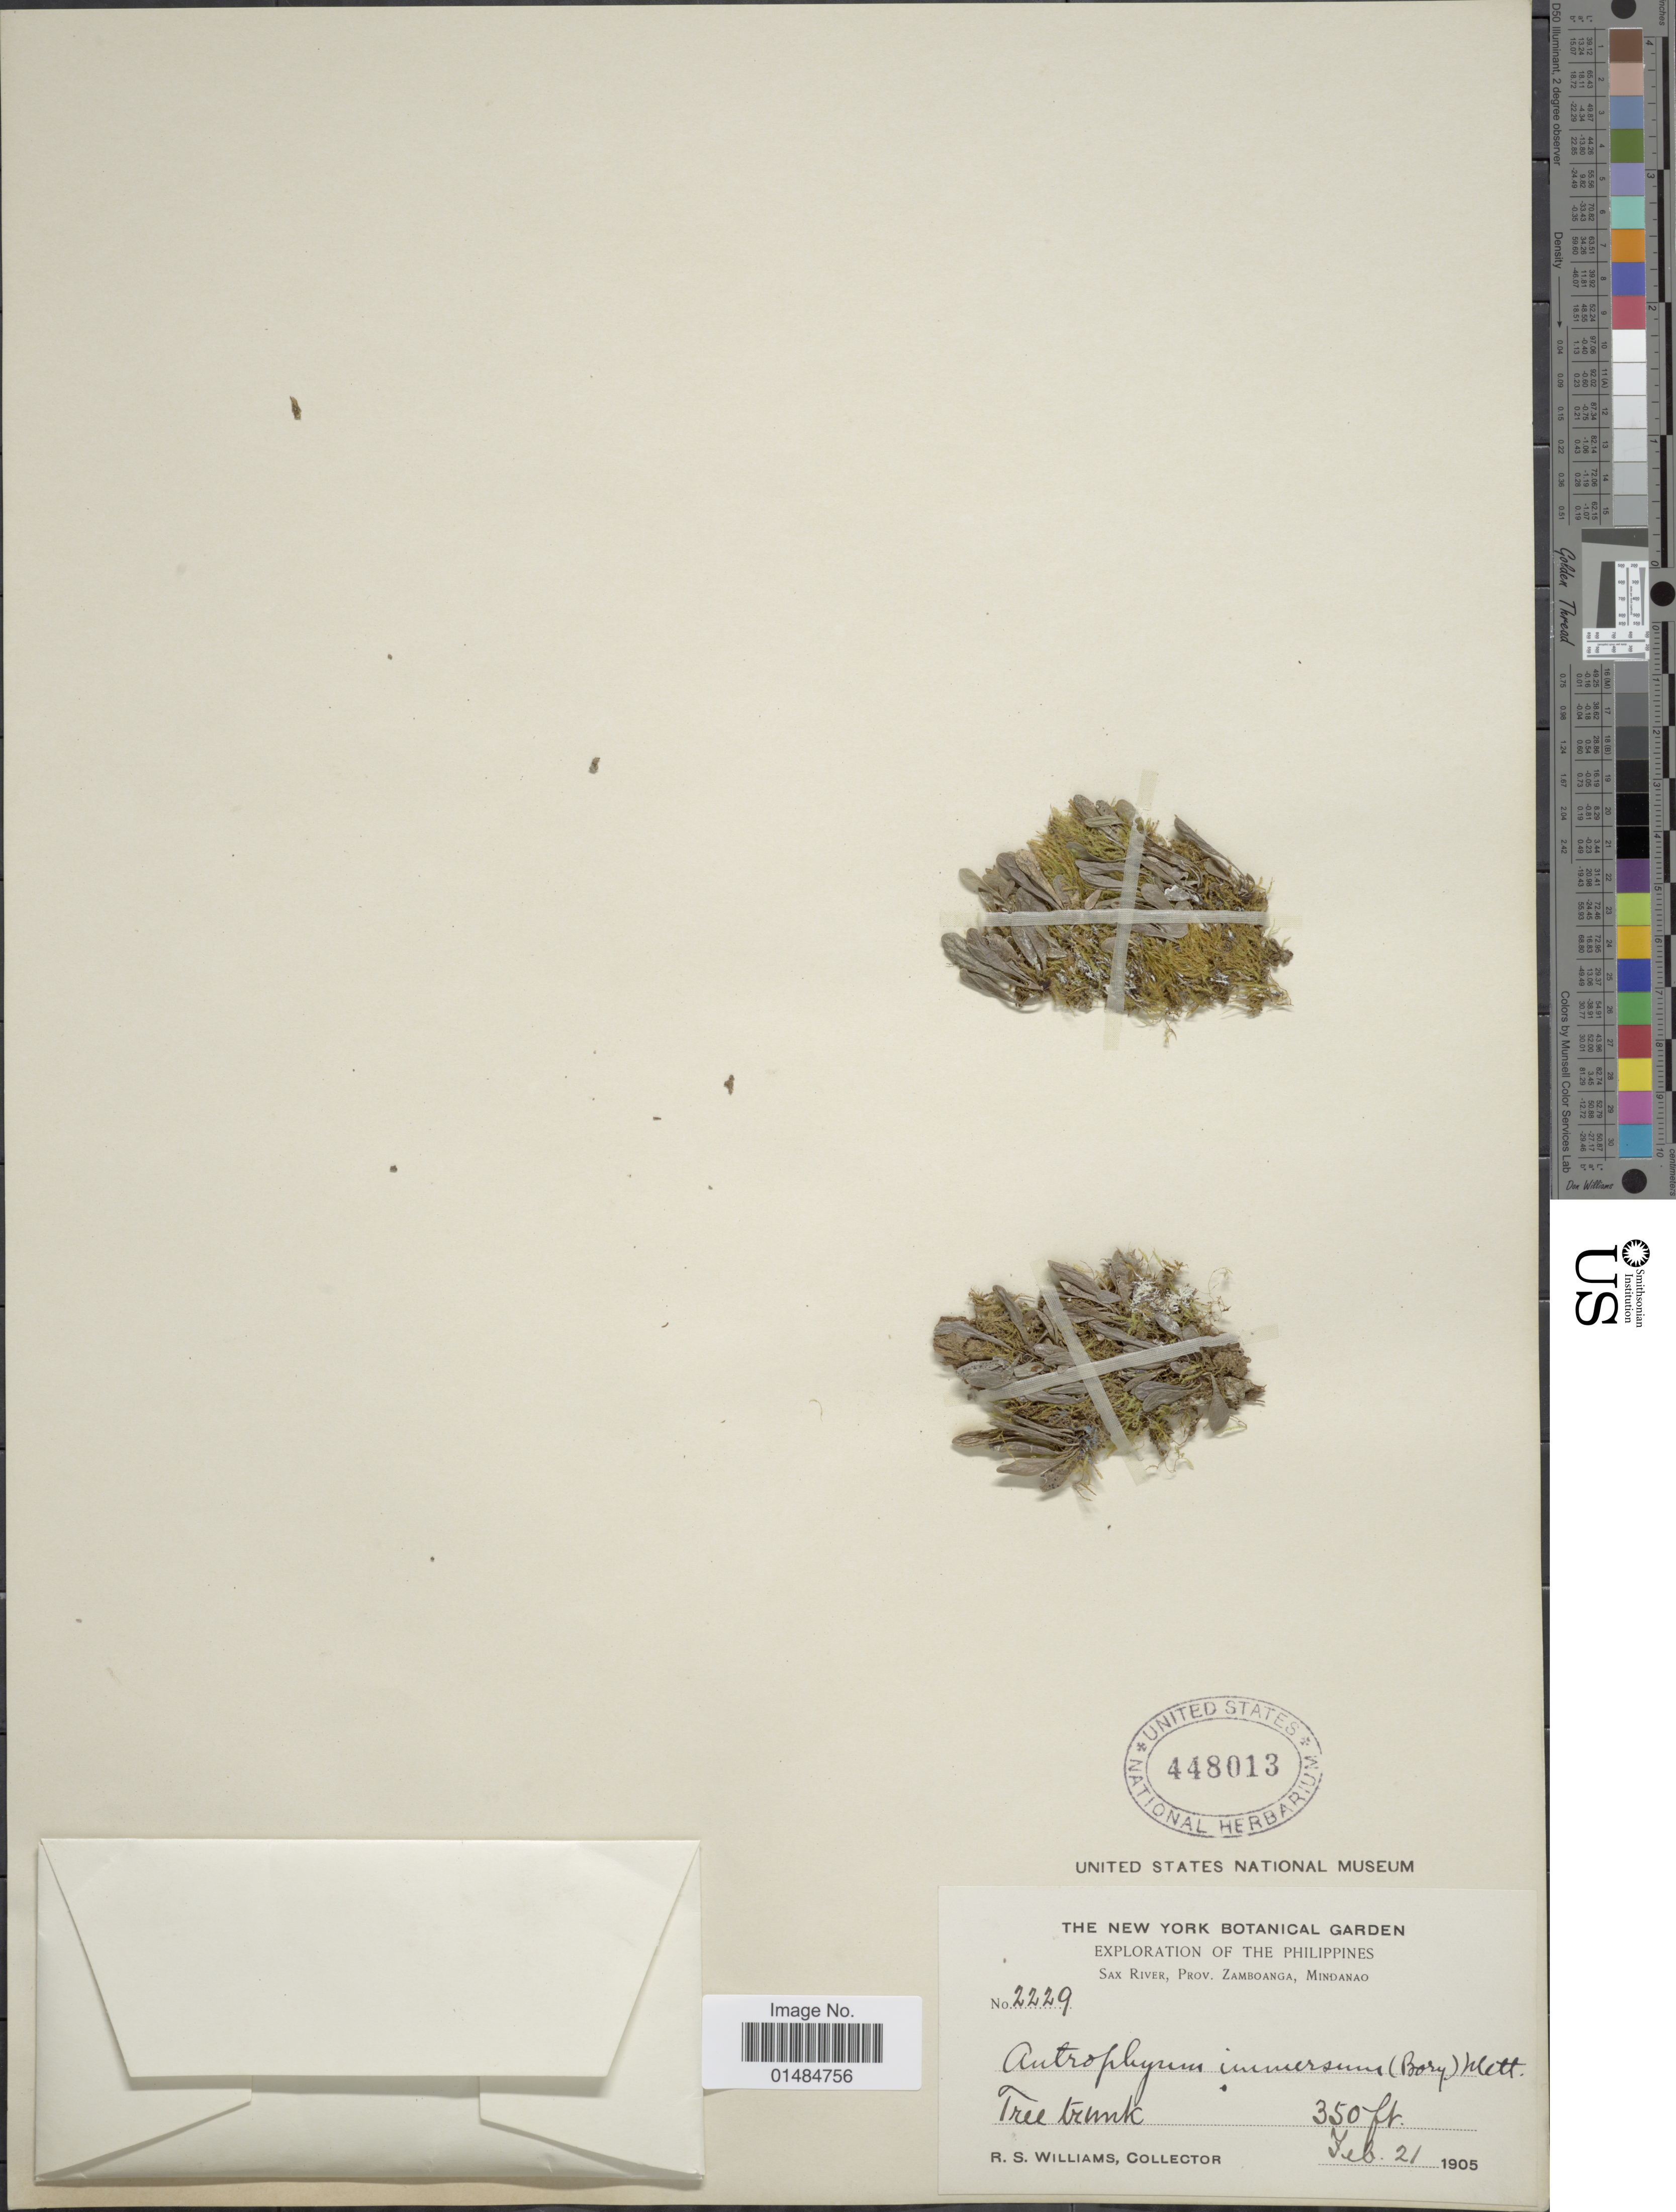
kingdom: Plantae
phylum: Tracheophyta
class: Polypodiopsida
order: Polypodiales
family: Pteridaceae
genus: Antrophyum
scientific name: Antrophyum immersum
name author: (Bory ex Willd.) Mett.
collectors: R. S. Williams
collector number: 2229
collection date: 1905-02-21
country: Philippines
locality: Sax River, Prov. Zamboanga, Mindanao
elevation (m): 107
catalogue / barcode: US 448013